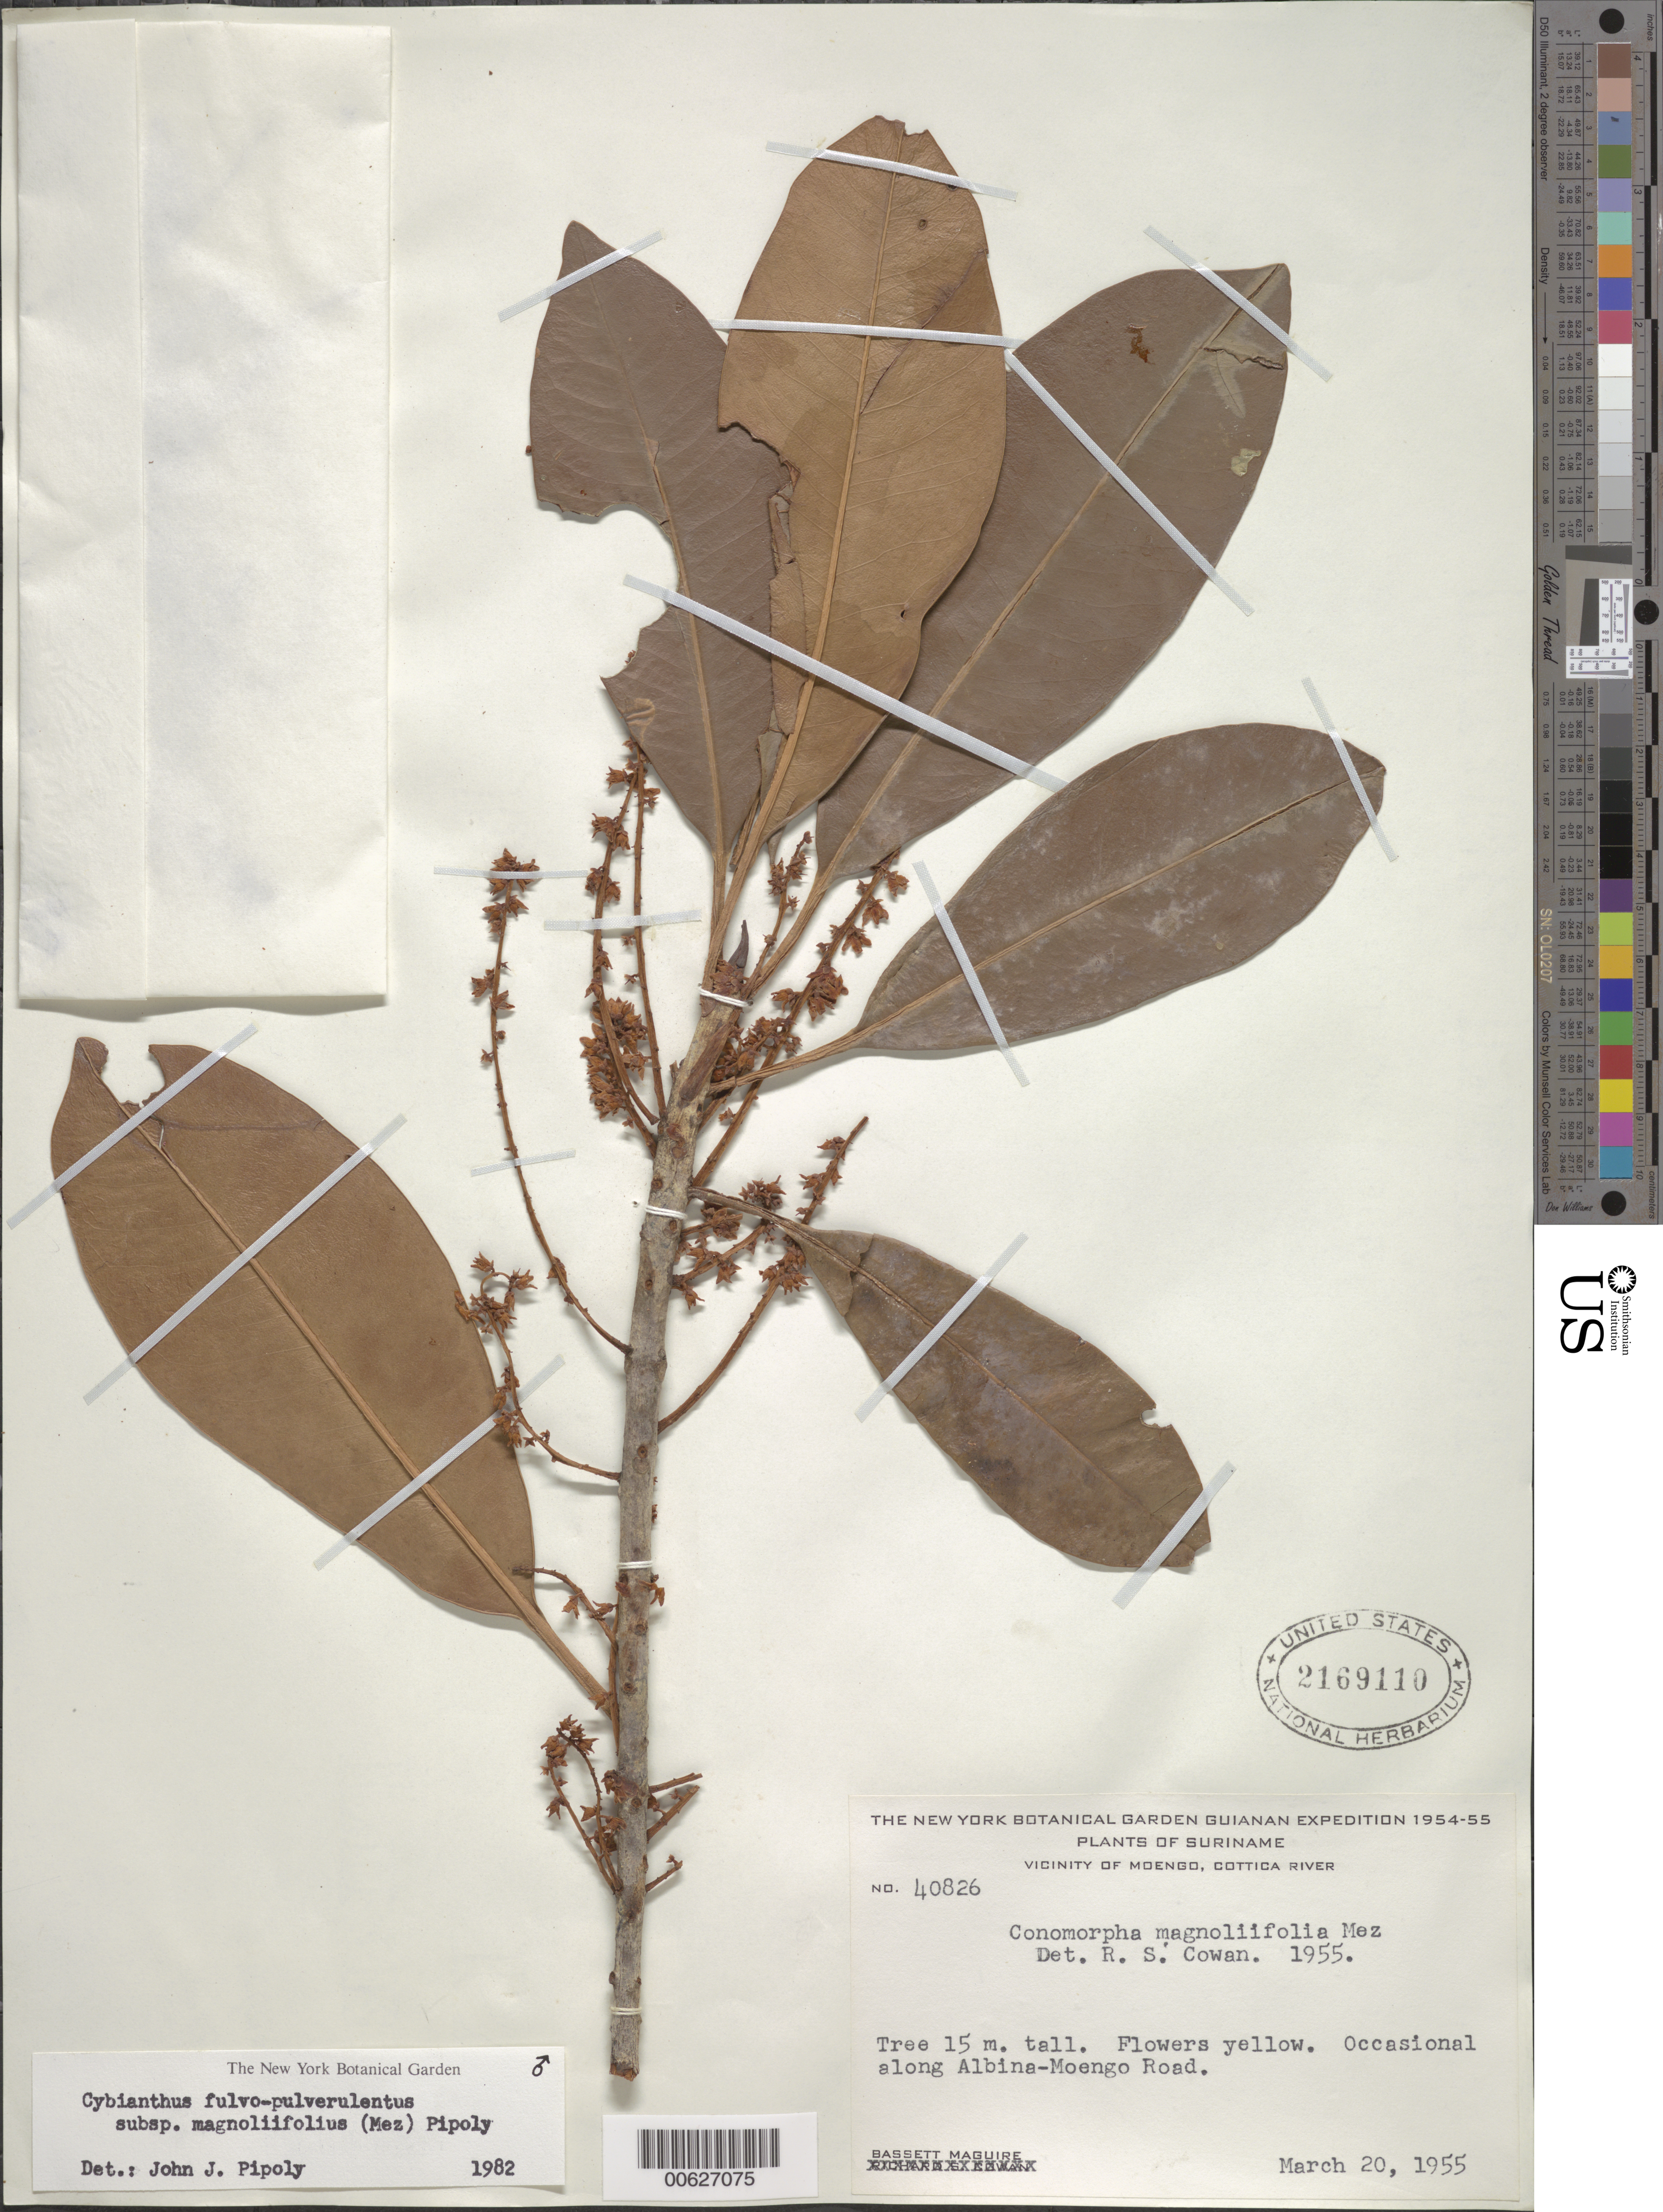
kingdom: Plantae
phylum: Tracheophyta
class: Magnoliopsida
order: Ericales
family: Primulaceae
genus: Cybianthus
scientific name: Cybianthus fulvopulverulentus subsp. magnoliifolius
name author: (Mez) Pipoly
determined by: Pipoly, J. J., III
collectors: B. Maguire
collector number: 40826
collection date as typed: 19-Mar-55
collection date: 1955-03-19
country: Suriname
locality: Cottica River, vic. of Moengo, along Albina-Moengo Road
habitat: Roadside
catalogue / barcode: US 2169110